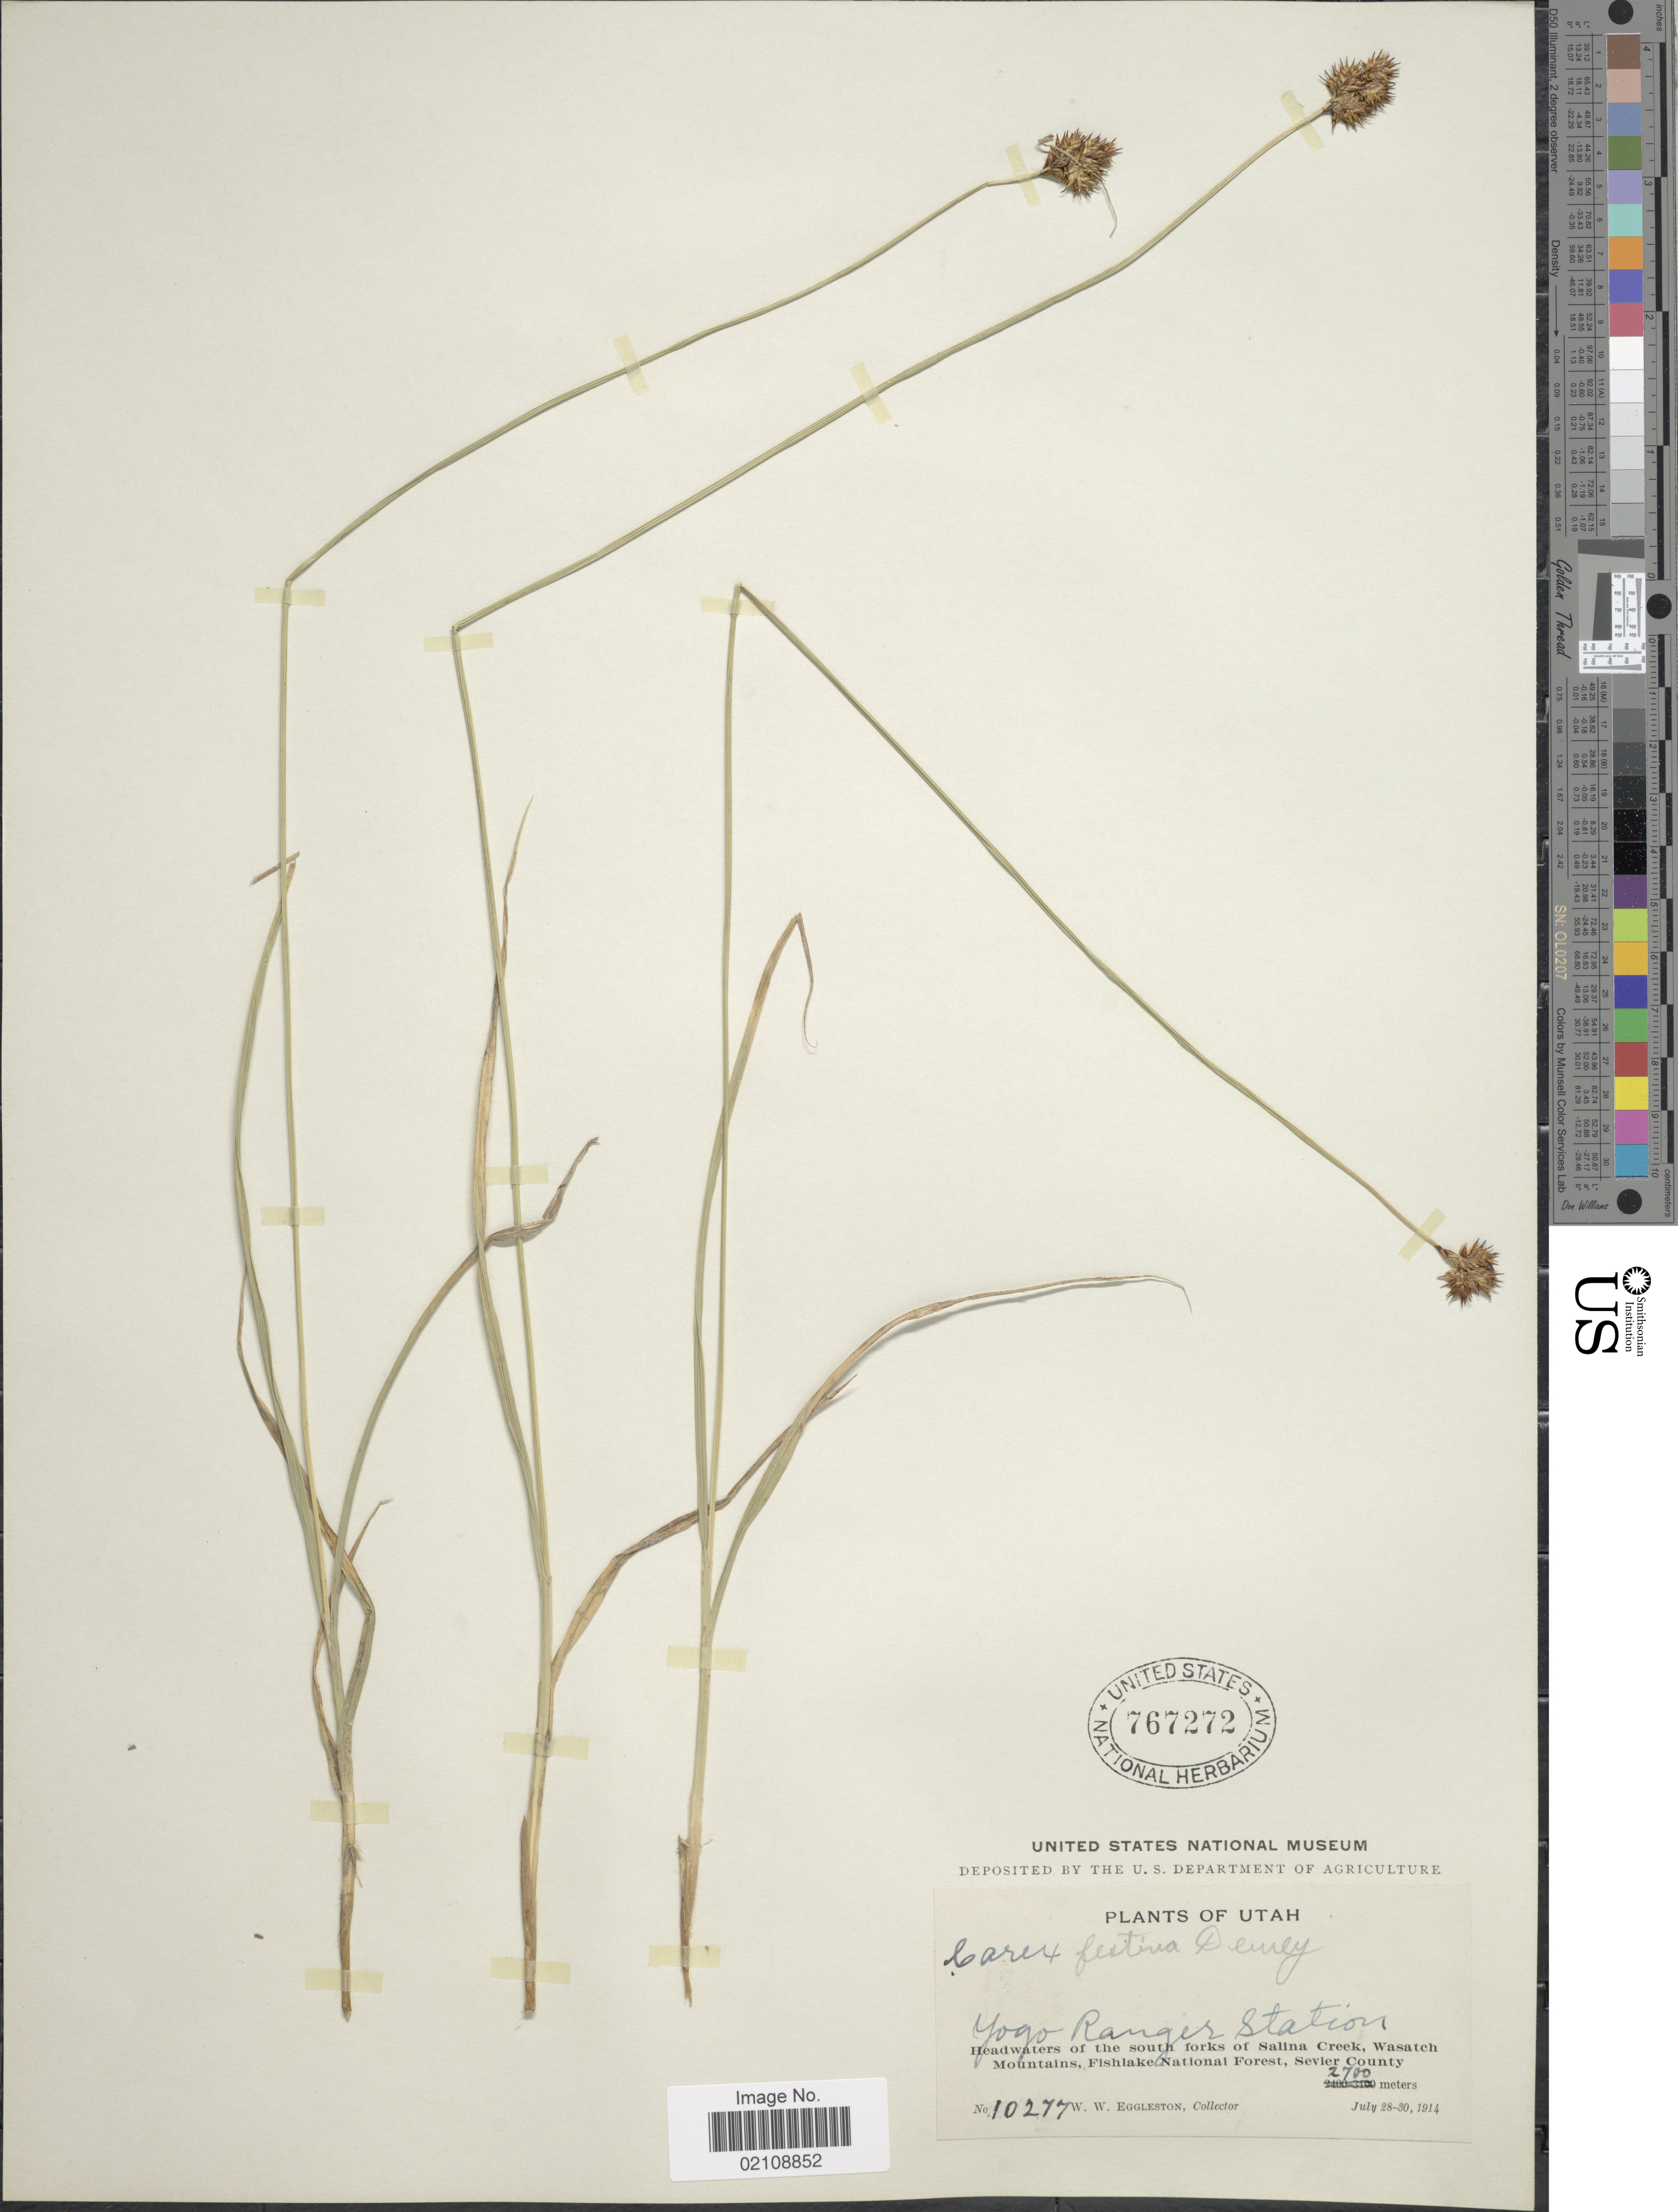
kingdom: Plantae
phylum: Tracheophyta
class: Liliopsida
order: Poales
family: Cyperaceae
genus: Carex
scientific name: Carex microptera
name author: Mack.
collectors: W. W. Eggleston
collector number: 10277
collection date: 1914-07-28/1914-07-30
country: United States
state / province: Utah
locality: Yogo Ranger Station, Headwaters of the south forks of Salina Creek, Wasatch Mountains, Fishlake National Forest, Sevier County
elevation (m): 2700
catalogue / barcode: US 767272